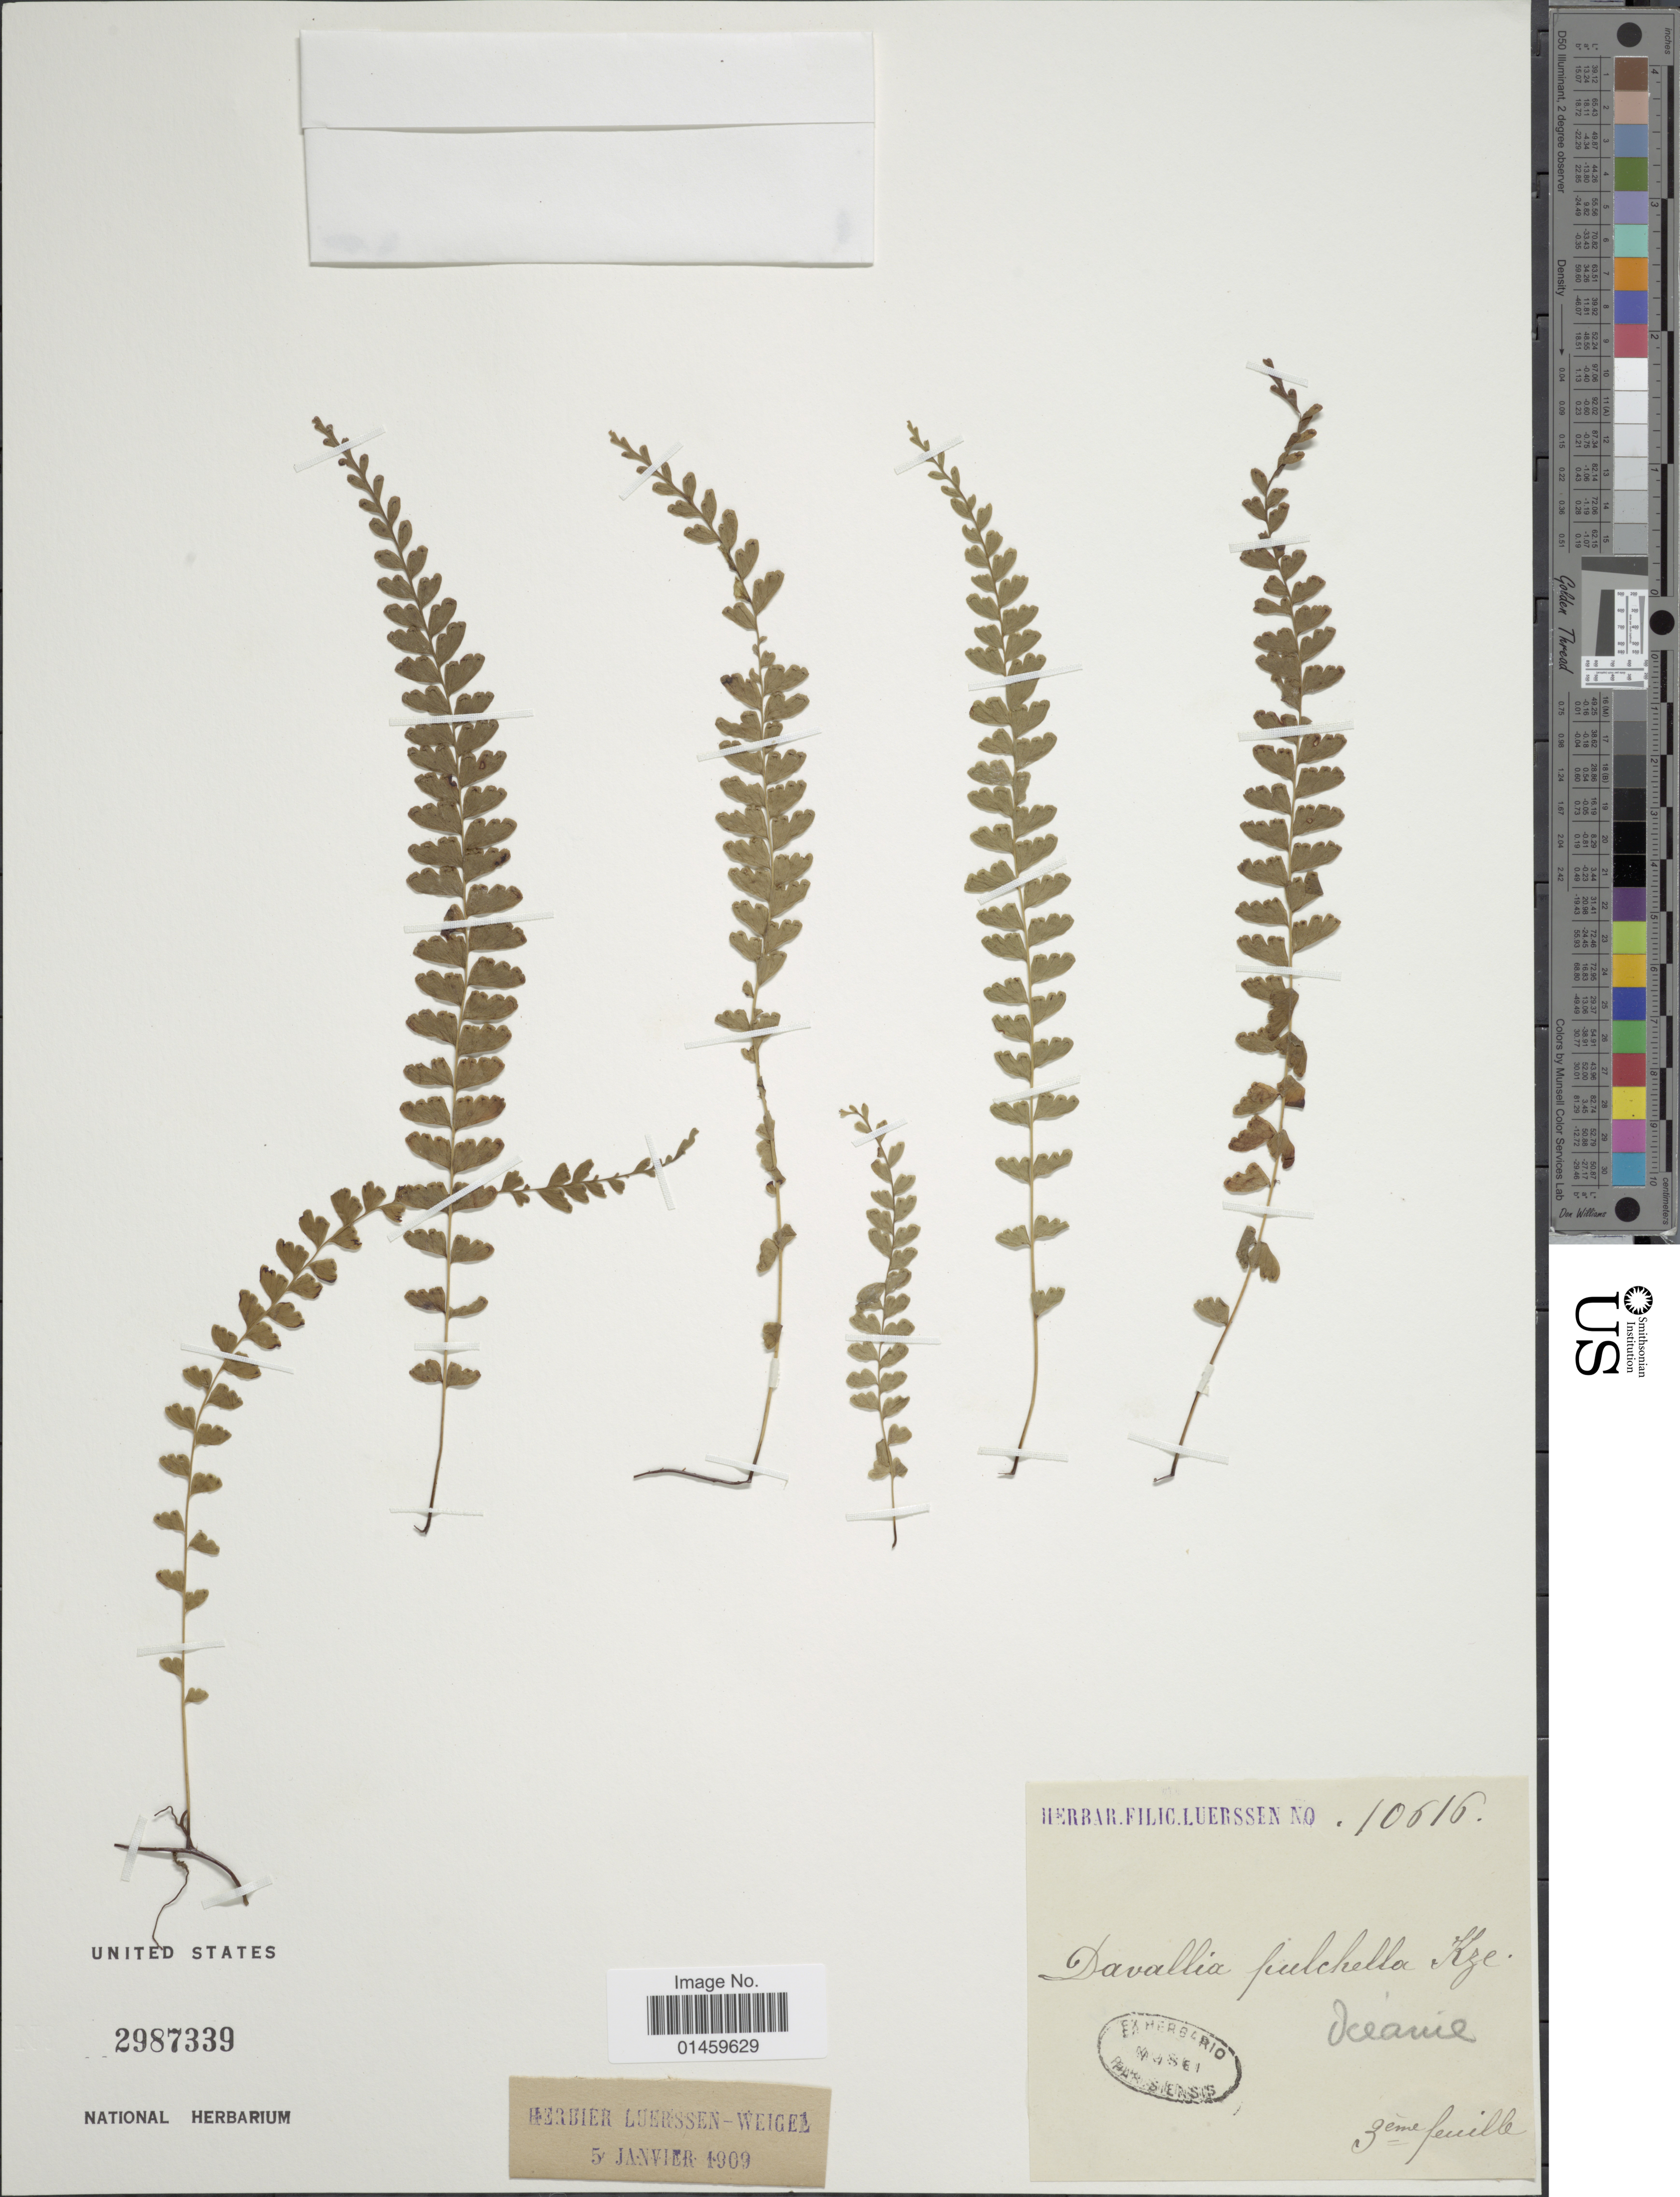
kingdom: Plantae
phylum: Tracheophyta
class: Polypodiopsida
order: Polypodiales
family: Lindsaeaceae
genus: Lindsaea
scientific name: Lindsaea pulchella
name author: (J. Sm.) Mett. ex Kuhn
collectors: ex herb. Filic Luerssen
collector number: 10616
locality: Oceanie.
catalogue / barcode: US 2987339